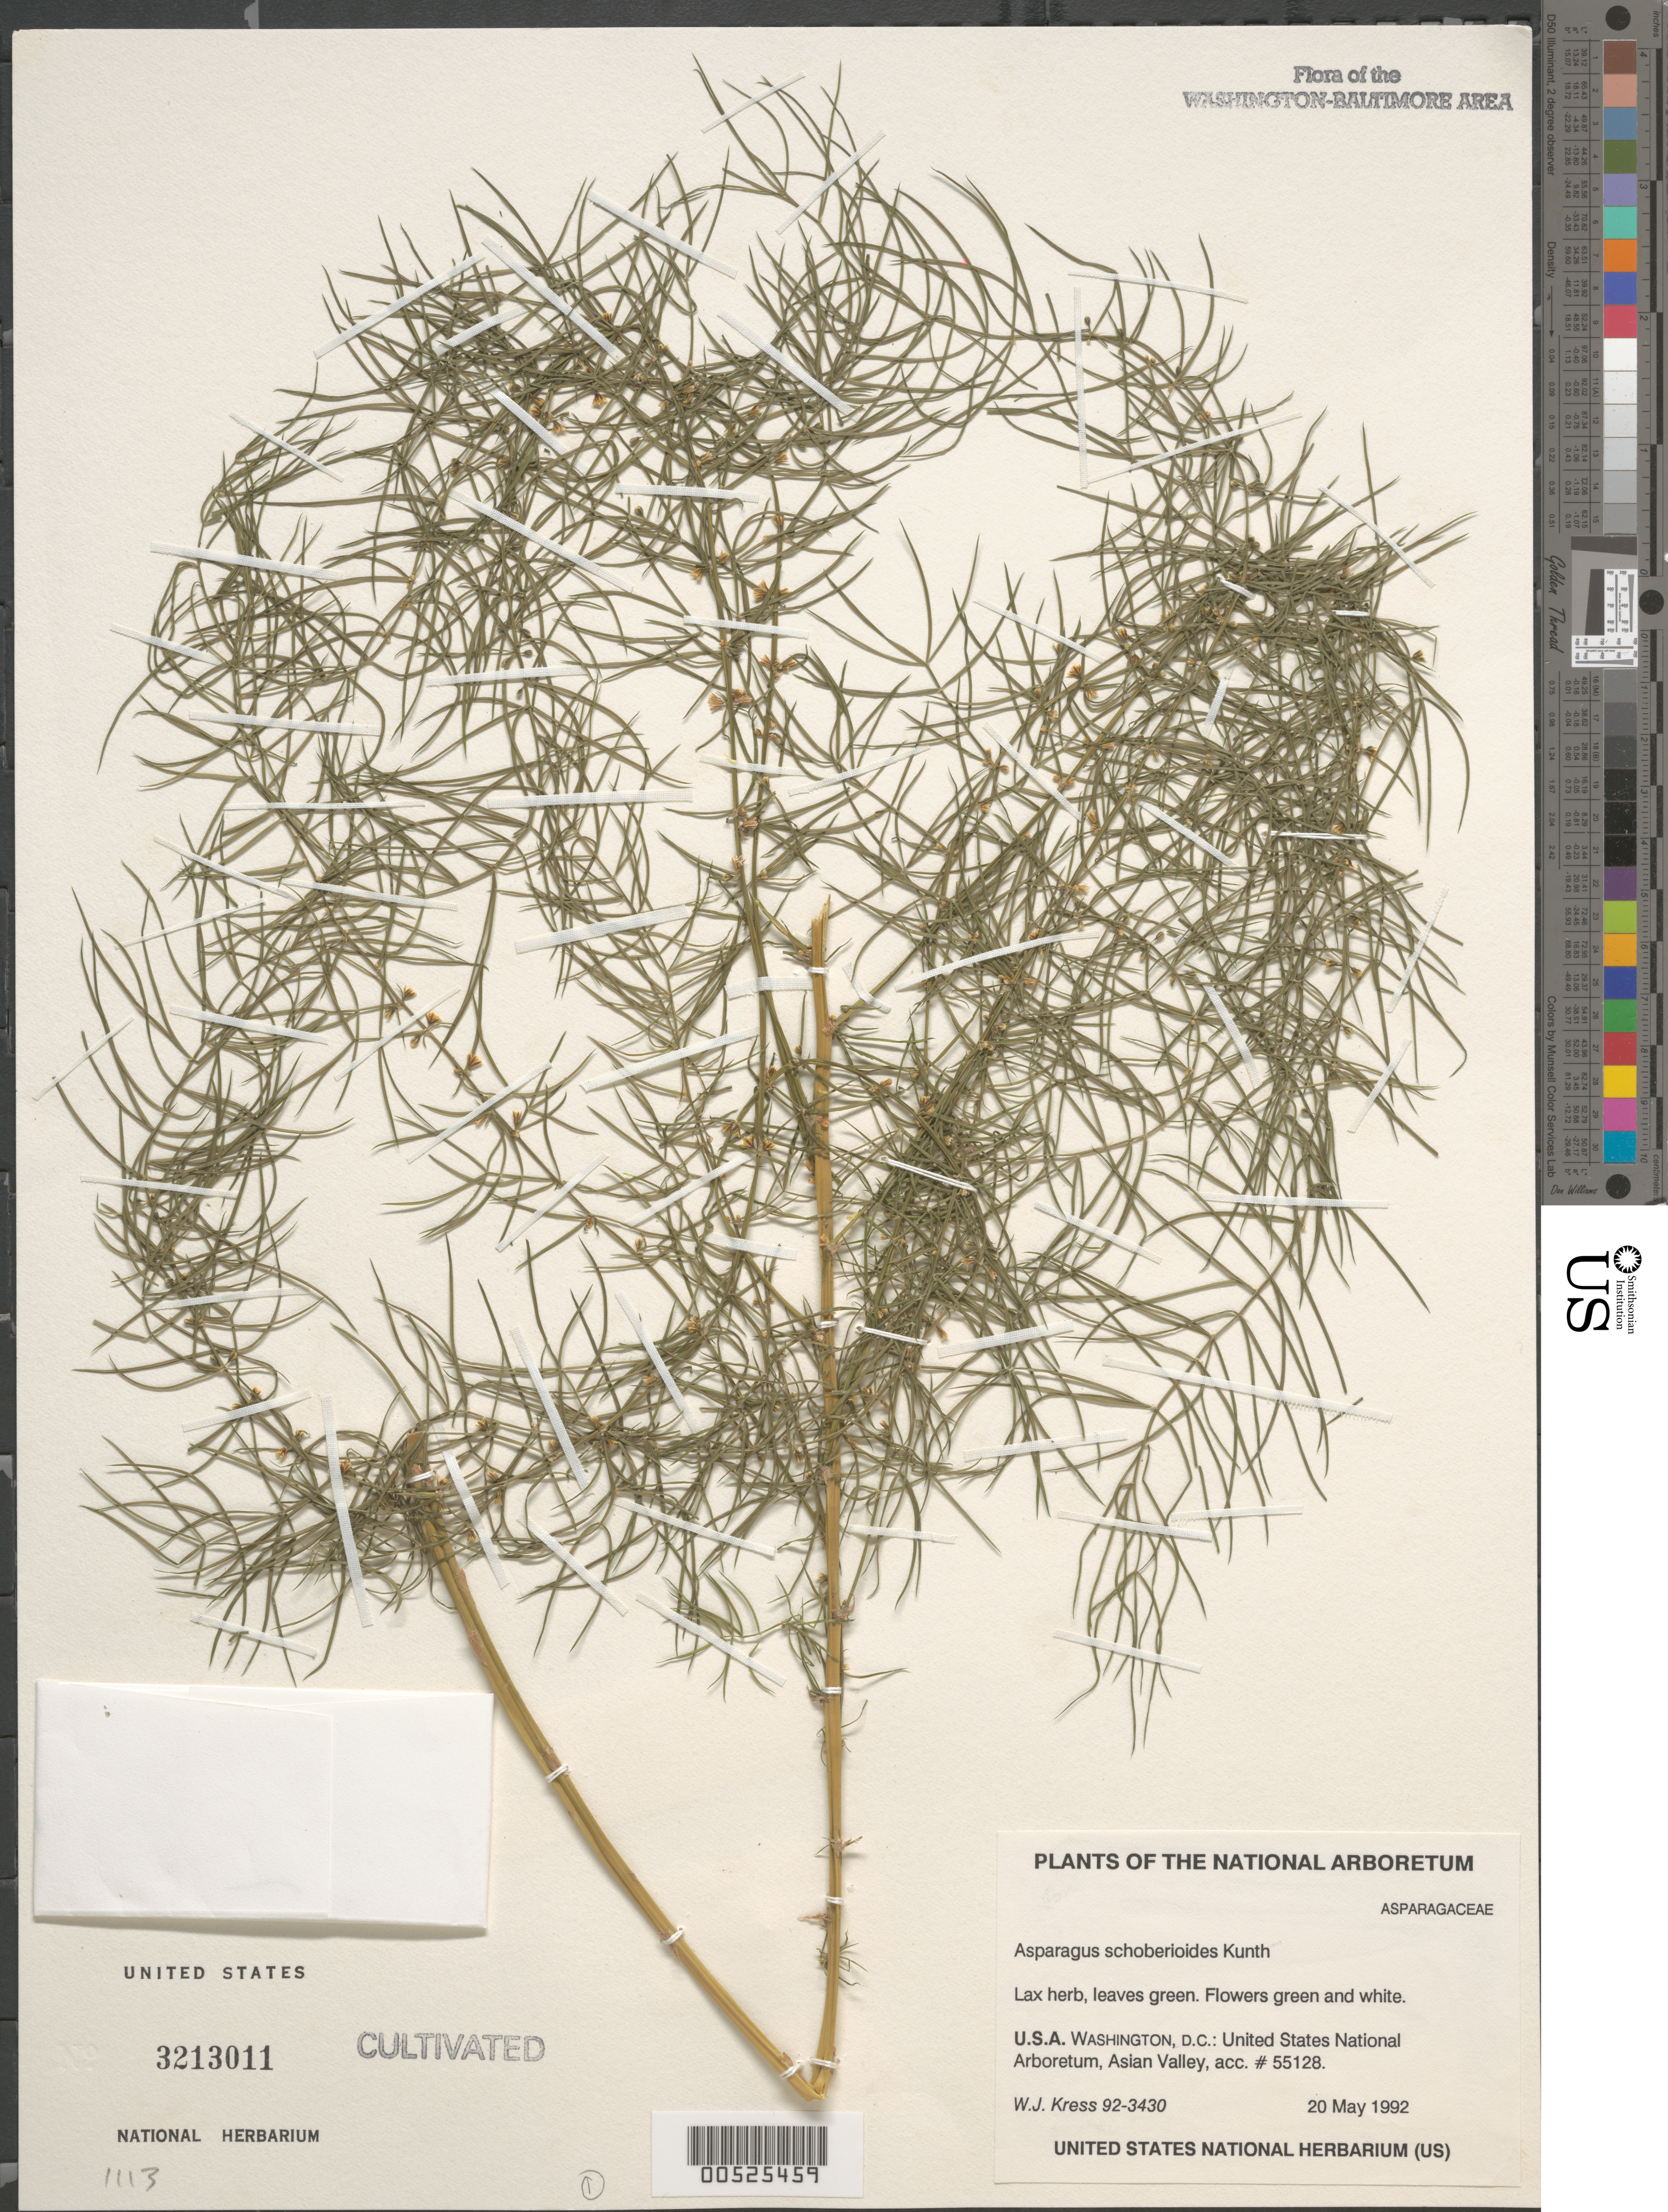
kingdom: Plantae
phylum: Tracheophyta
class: Liliopsida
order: Asparagales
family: Asparagaceae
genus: Asparagus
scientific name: Asparagus schoberioides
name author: Kunth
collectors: W. J. Kress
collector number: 92-3430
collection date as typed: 20 May 1992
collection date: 1992-05-20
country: United States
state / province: District of Columbia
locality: United States National Arboretum, Asian Valley, acc. #55128.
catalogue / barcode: US 3213011